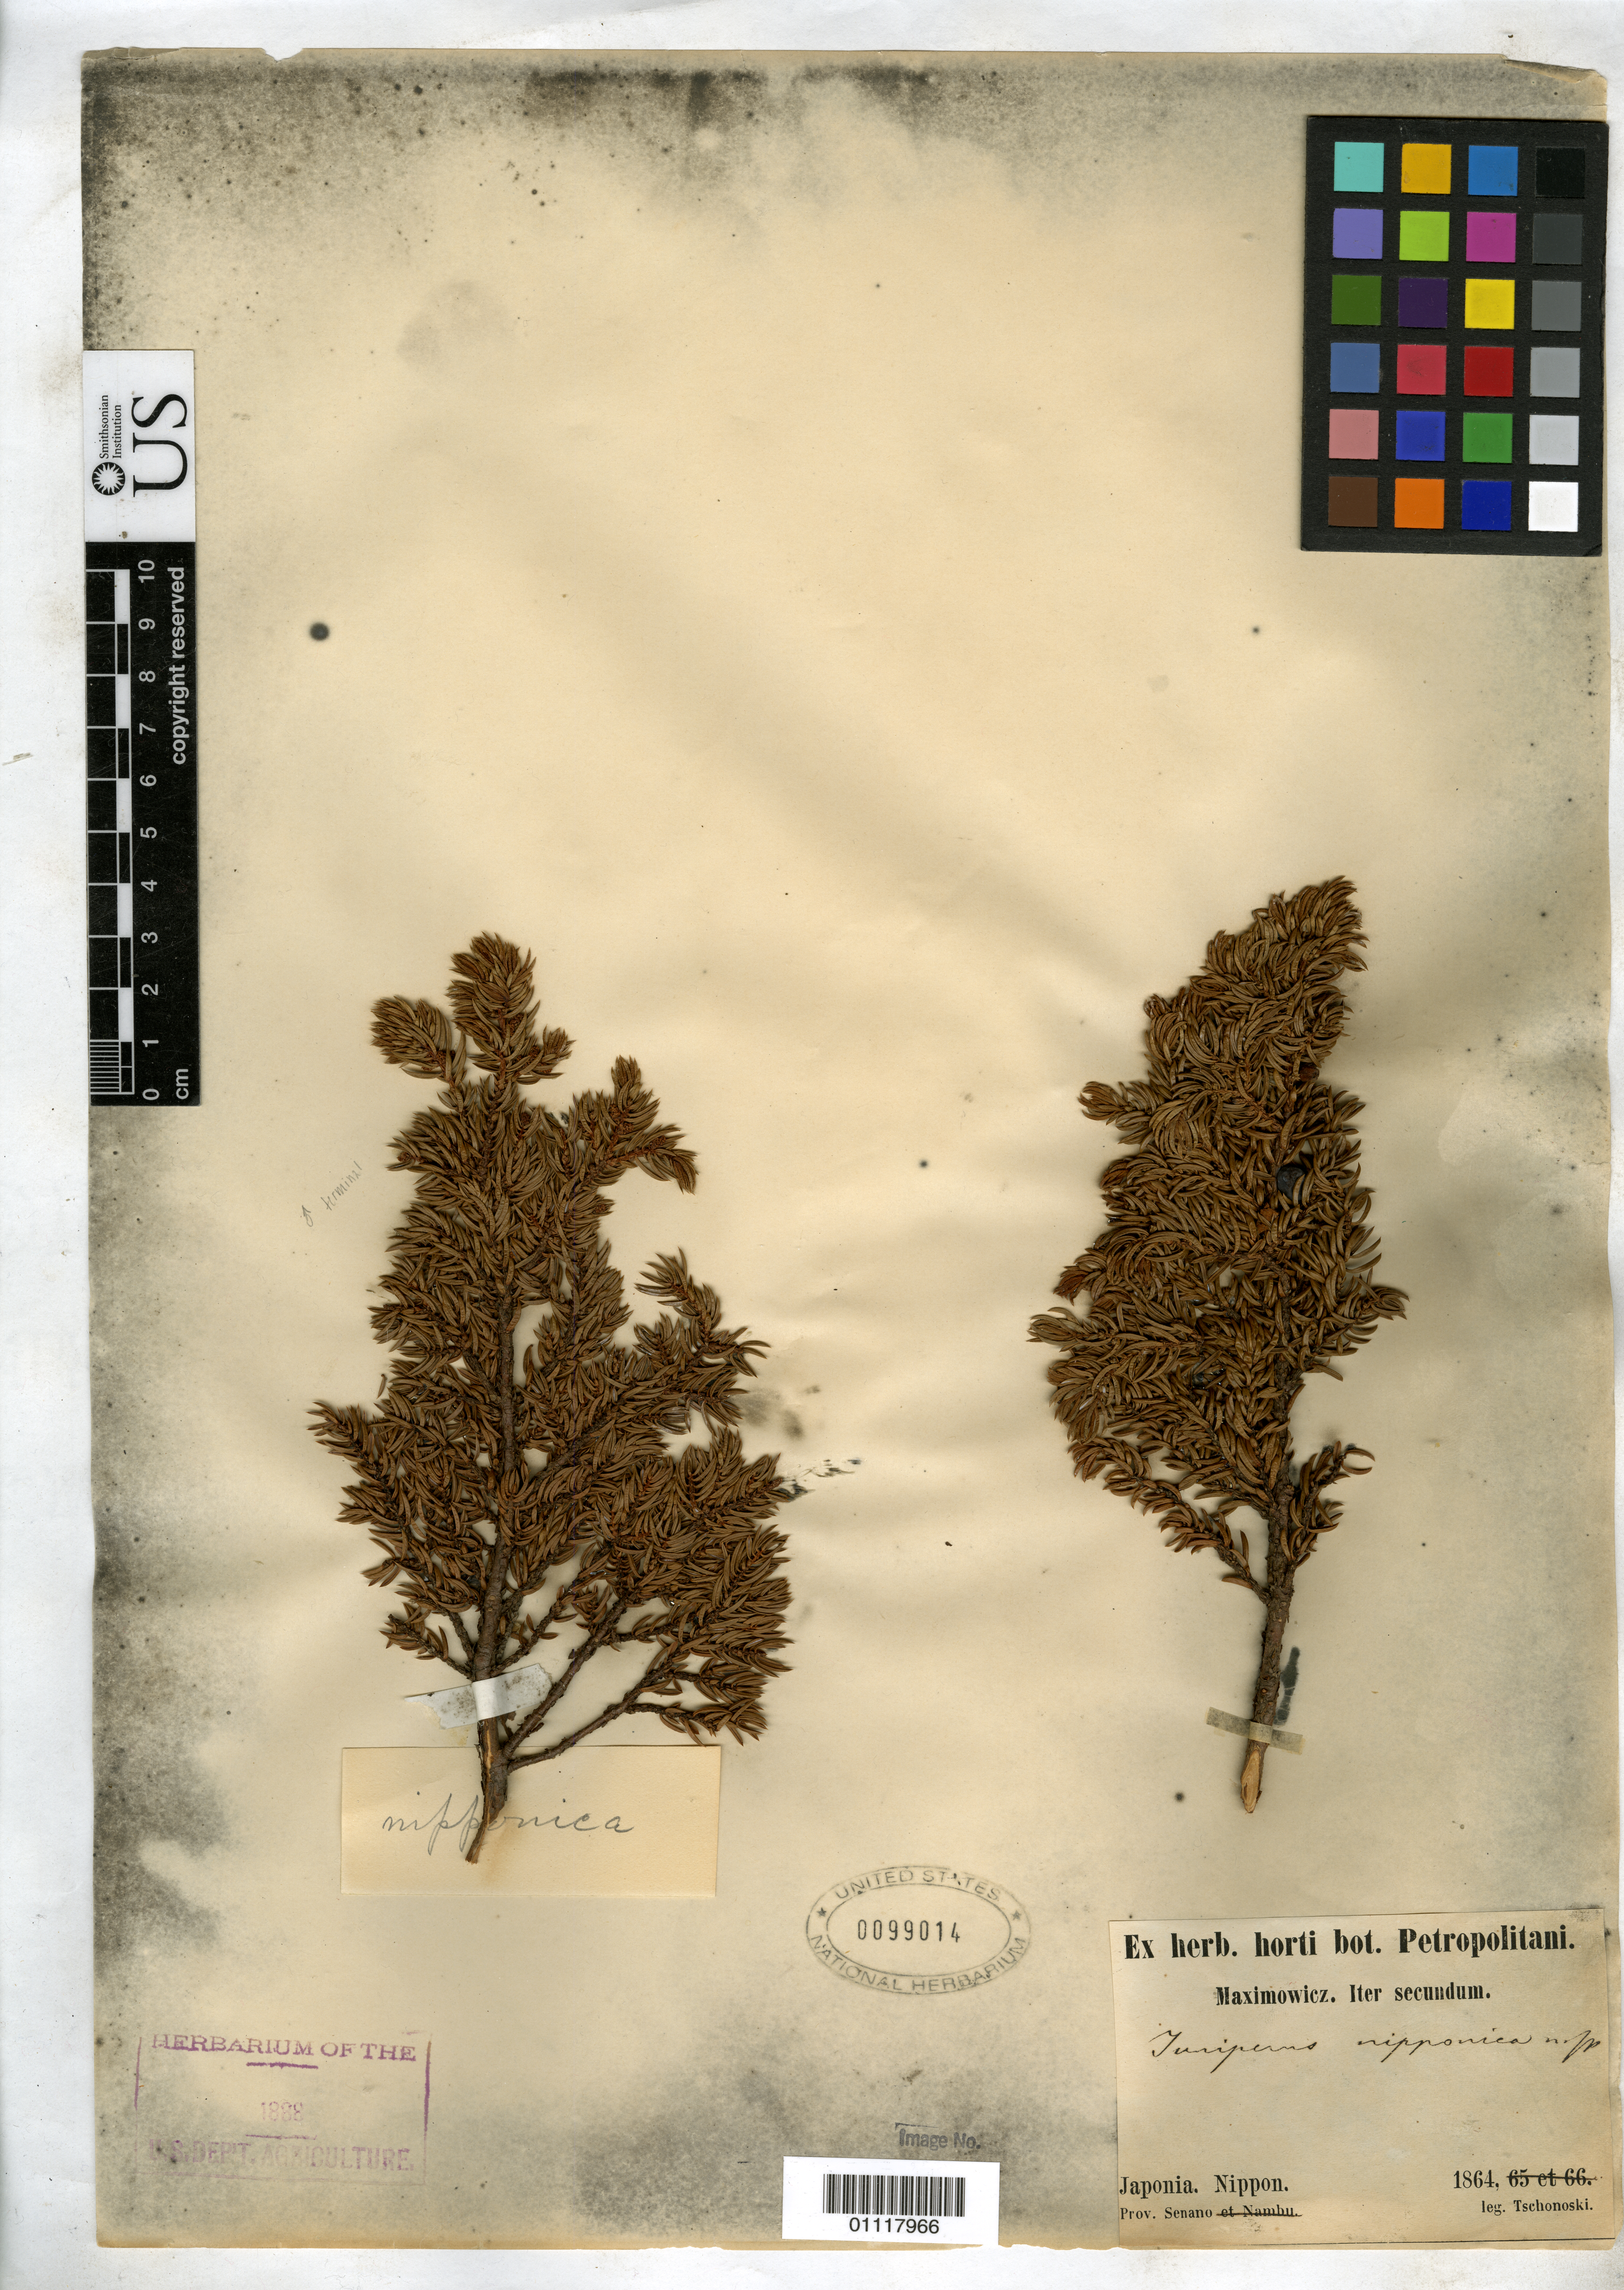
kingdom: Plantae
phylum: Tracheophyta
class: Pinopsida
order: Pinales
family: Cupressaceae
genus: Juniperus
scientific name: Juniperus nipponica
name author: Maxim.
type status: Type Collection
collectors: S. Tschonoski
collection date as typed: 1864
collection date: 1864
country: Japan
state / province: Nagano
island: Honshu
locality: Nippon, Senano [Shinano Prov.]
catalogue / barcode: US 99014